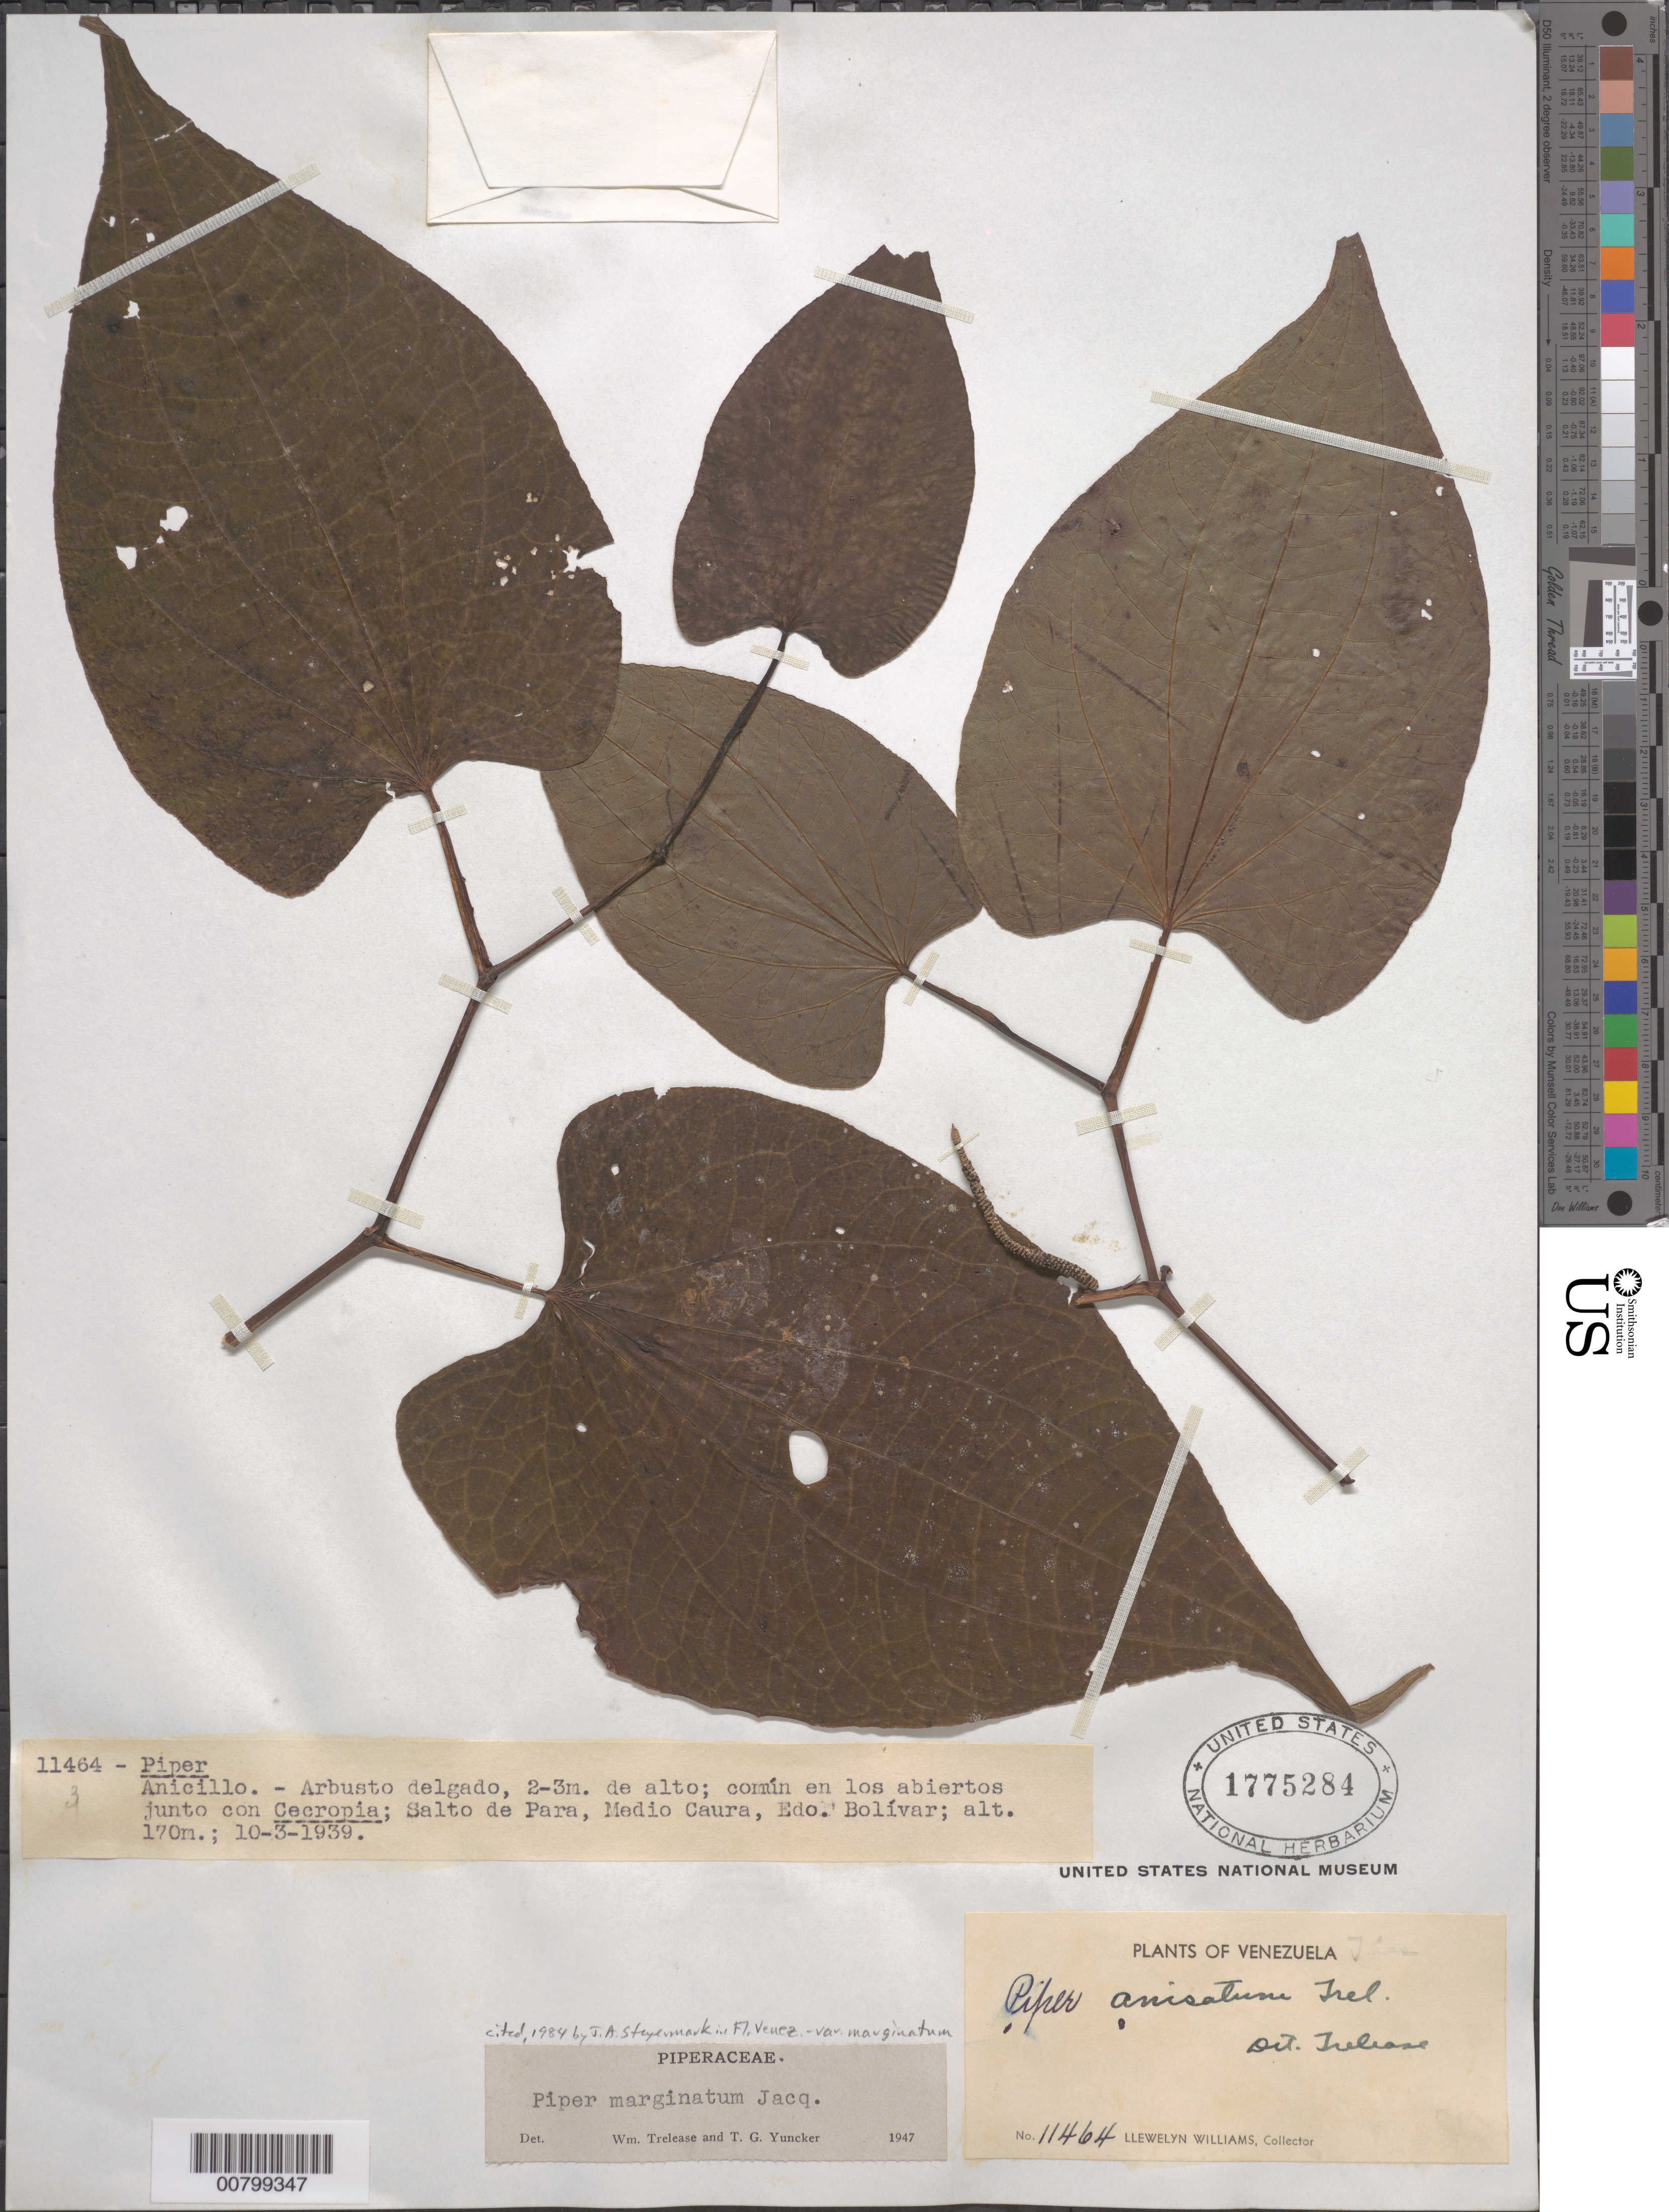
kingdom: Plantae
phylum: Tracheophyta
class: Magnoliopsida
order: Piperales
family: Piperaceae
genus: Piper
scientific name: Piper marginatum var. marginatum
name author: Jacq.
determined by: Steyermark, Julian A., (VEN)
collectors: Ll. Williams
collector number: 11464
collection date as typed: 10-Mar-39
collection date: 1939-03-10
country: Venezuela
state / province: Bolívar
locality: Salto de Para, Medio Caura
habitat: Abiertos junto con Cecropia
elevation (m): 170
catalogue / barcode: US 1775284